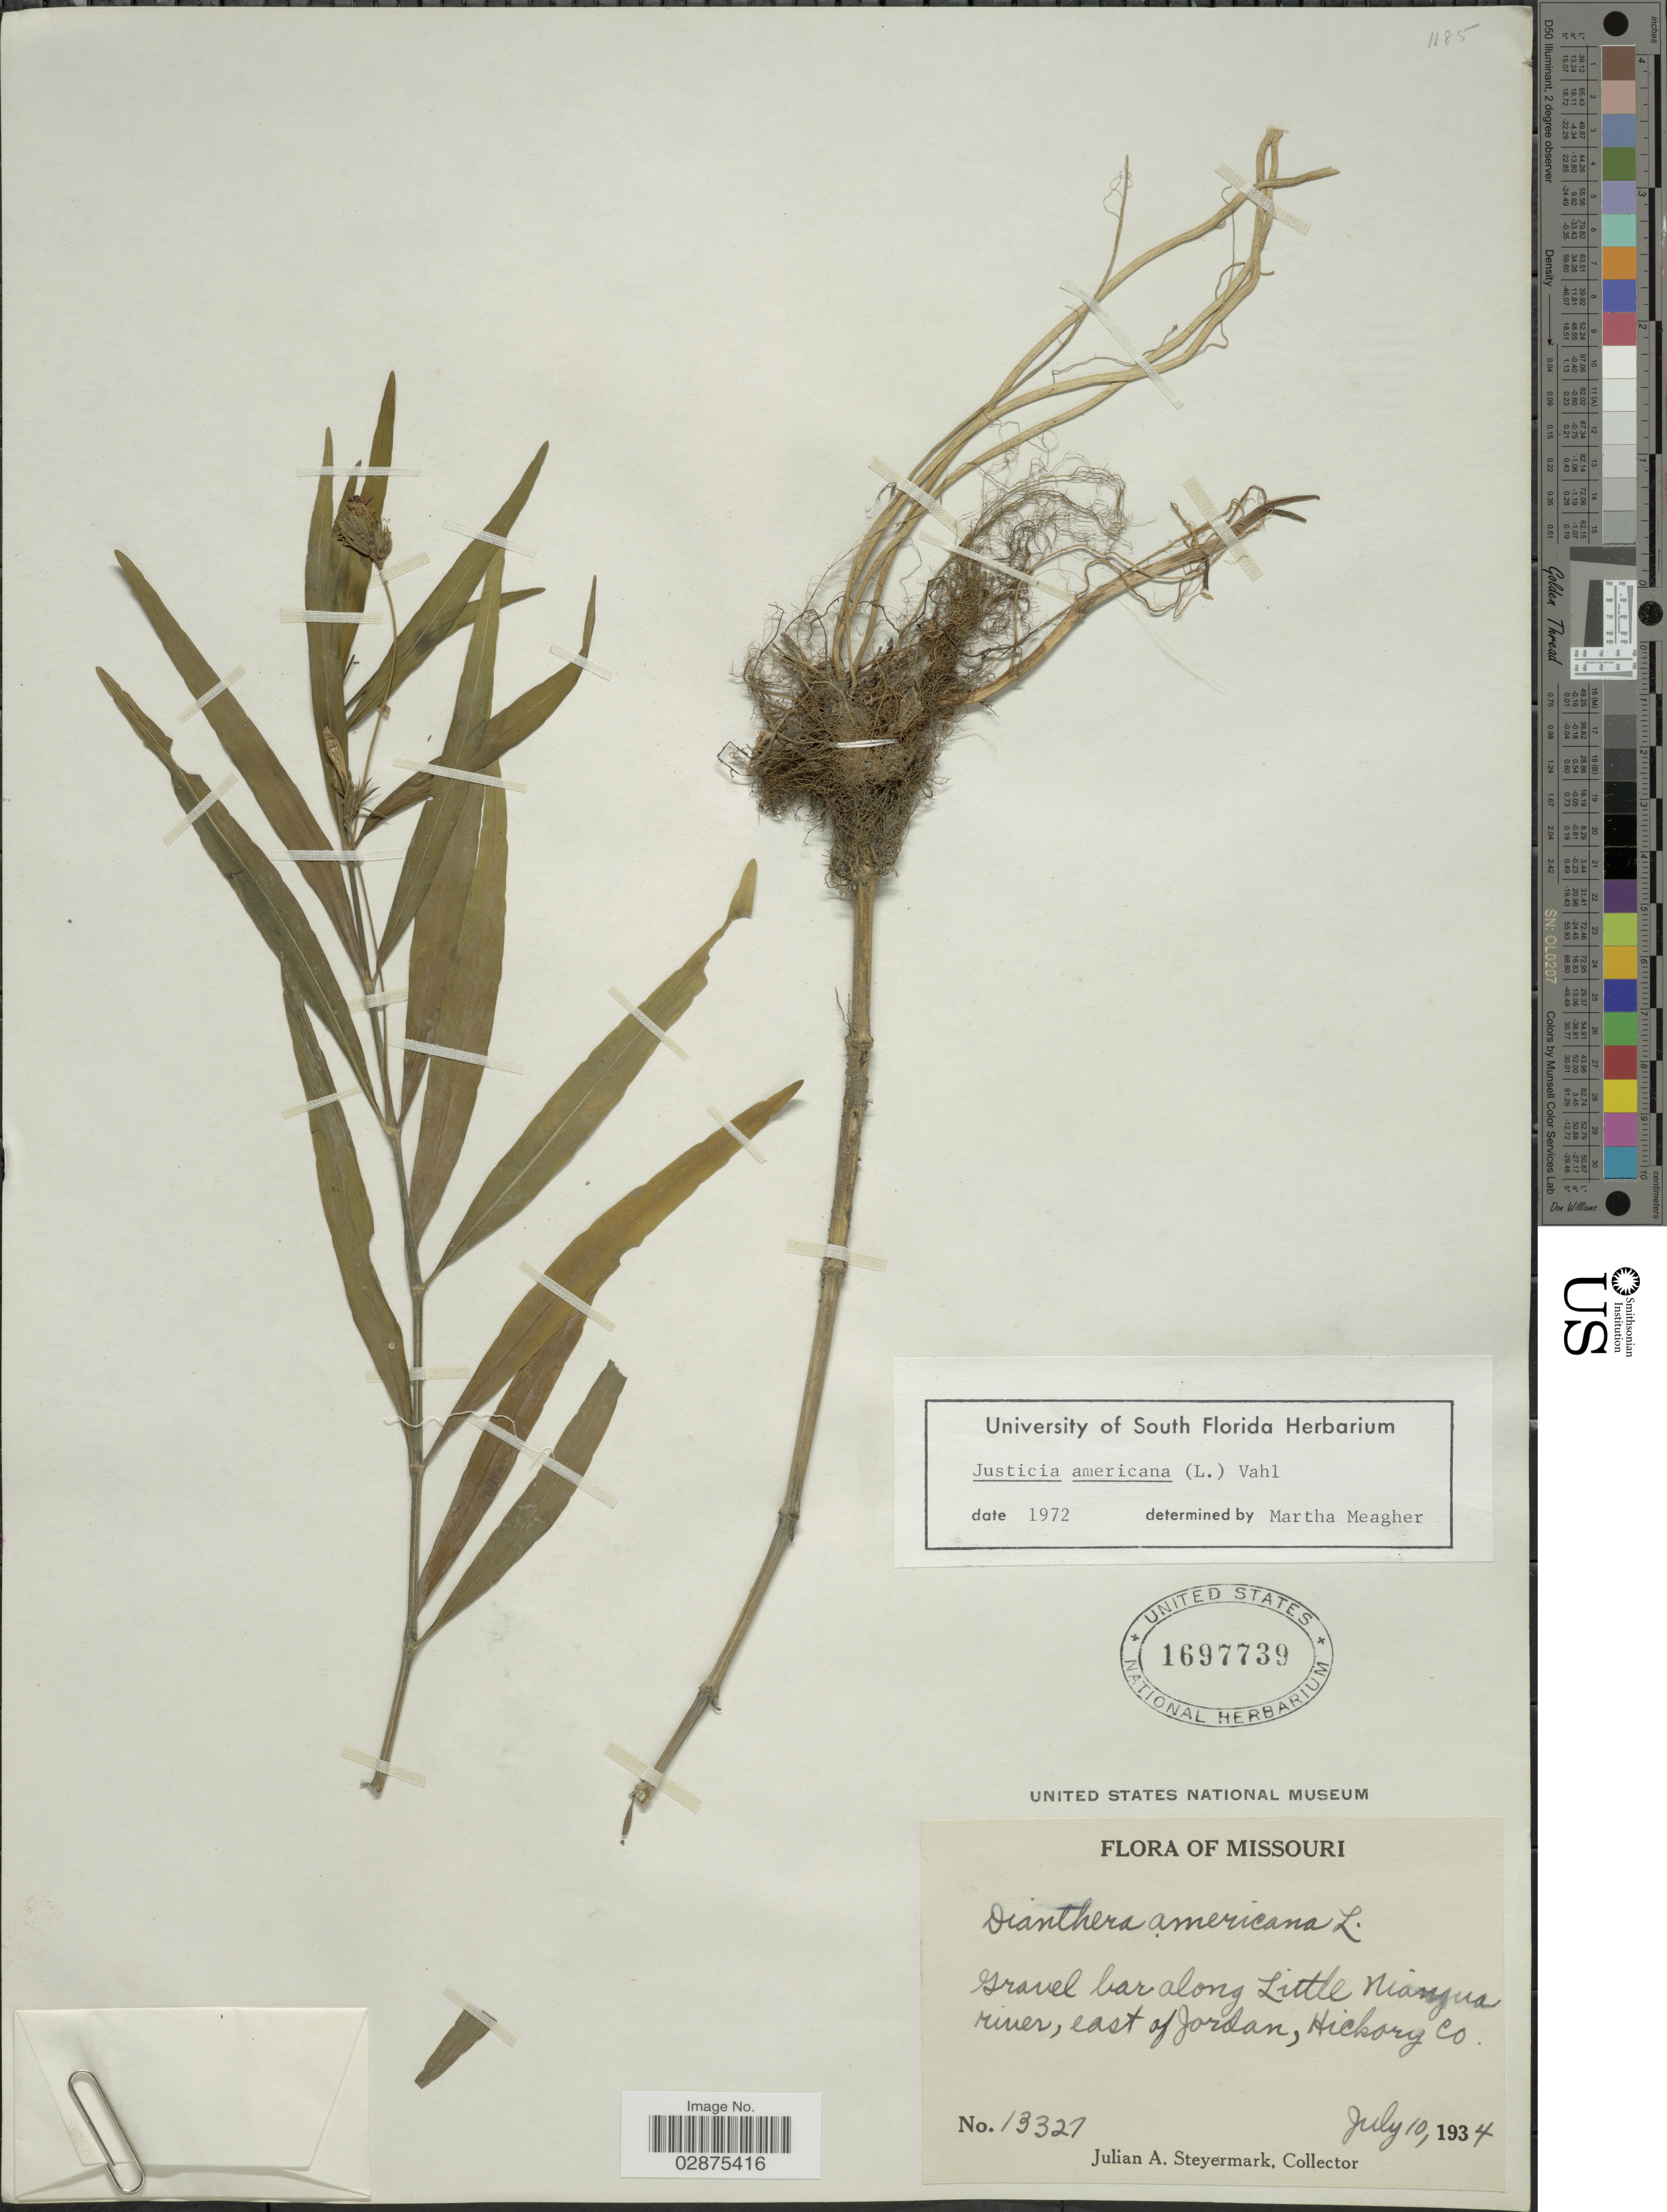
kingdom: Plantae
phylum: Tracheophyta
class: Magnoliopsida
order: Lamiales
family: Acanthaceae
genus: Justicia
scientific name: Justicia americana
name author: (L.) Vahl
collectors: J. Steyermark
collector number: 13327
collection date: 1934-07-10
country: United States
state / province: Missouri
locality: Gravel bar along Little Niangua river, east of Jordan, Hickory Co.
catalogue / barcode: US 1697739